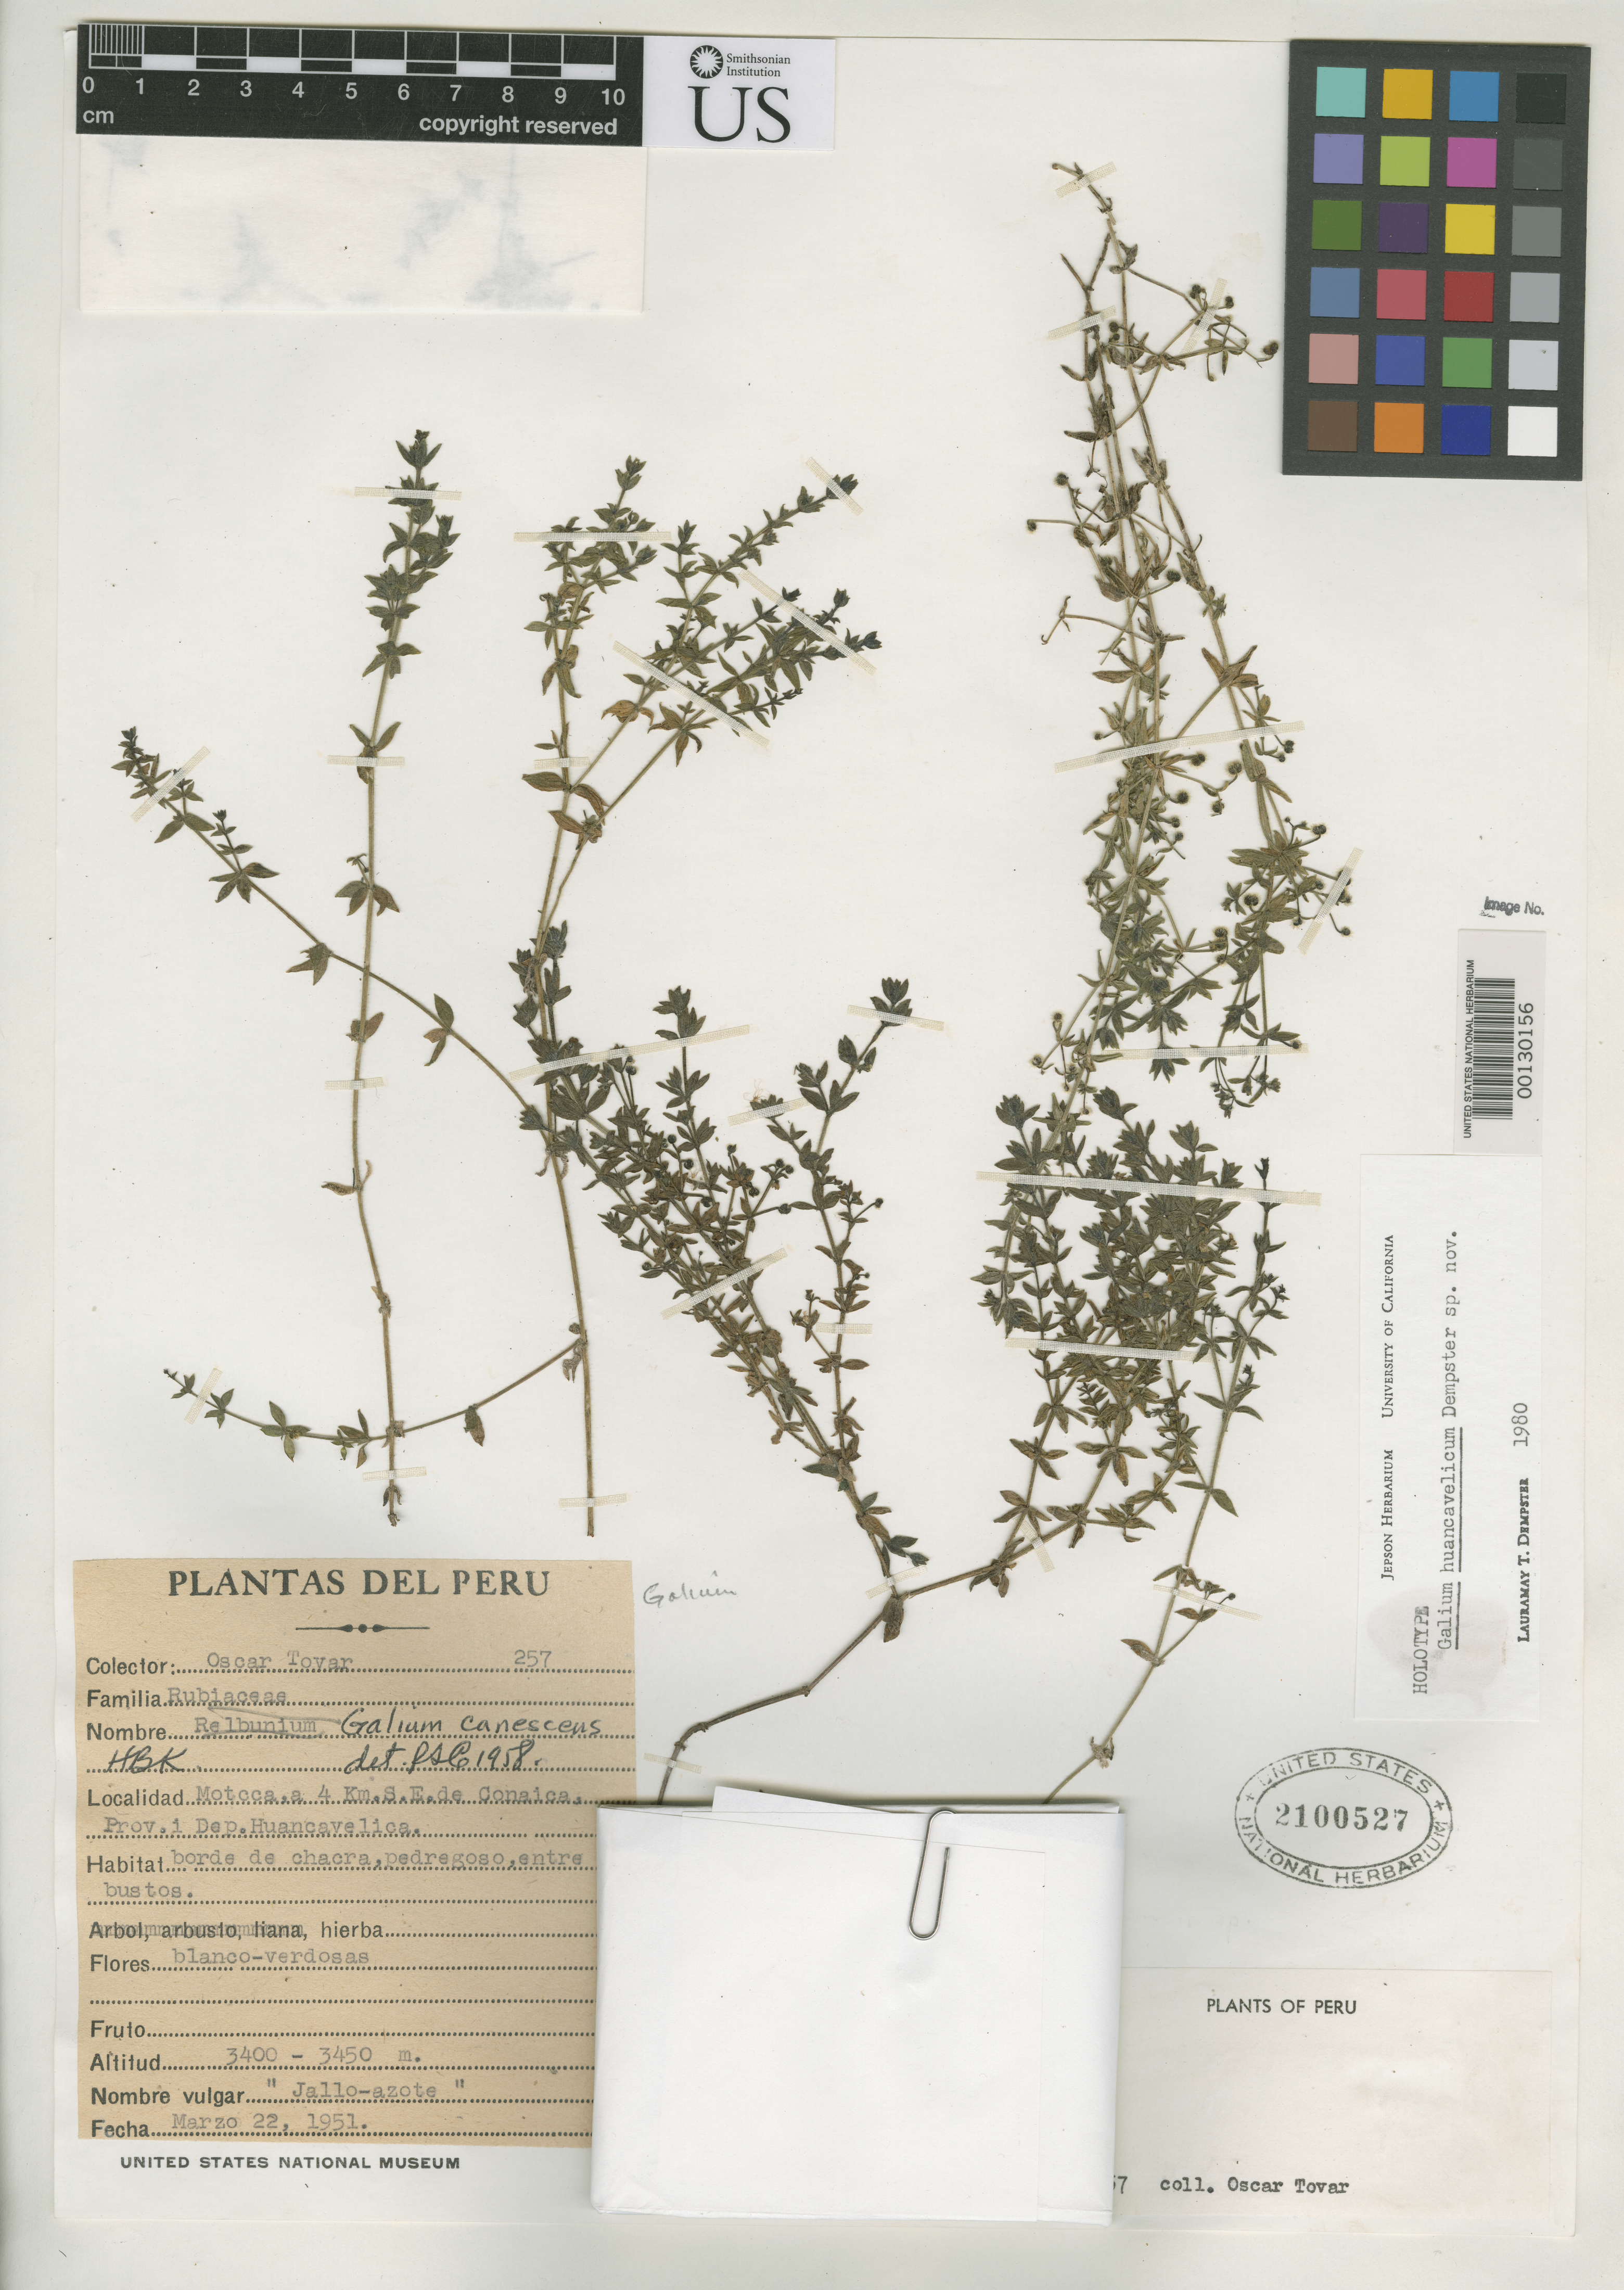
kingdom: Plantae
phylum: Tracheophyta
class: Magnoliopsida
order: Gentianales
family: Rubiaceae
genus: Galium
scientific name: Galium huancavelicum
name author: Dempster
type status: Holotype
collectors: Ó. Tovar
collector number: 257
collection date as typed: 22 Mar 1951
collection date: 1951-03-22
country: Peru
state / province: Huancavelica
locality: Motcca, 4 km SE Conaica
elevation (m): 3400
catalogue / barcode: US 2100527